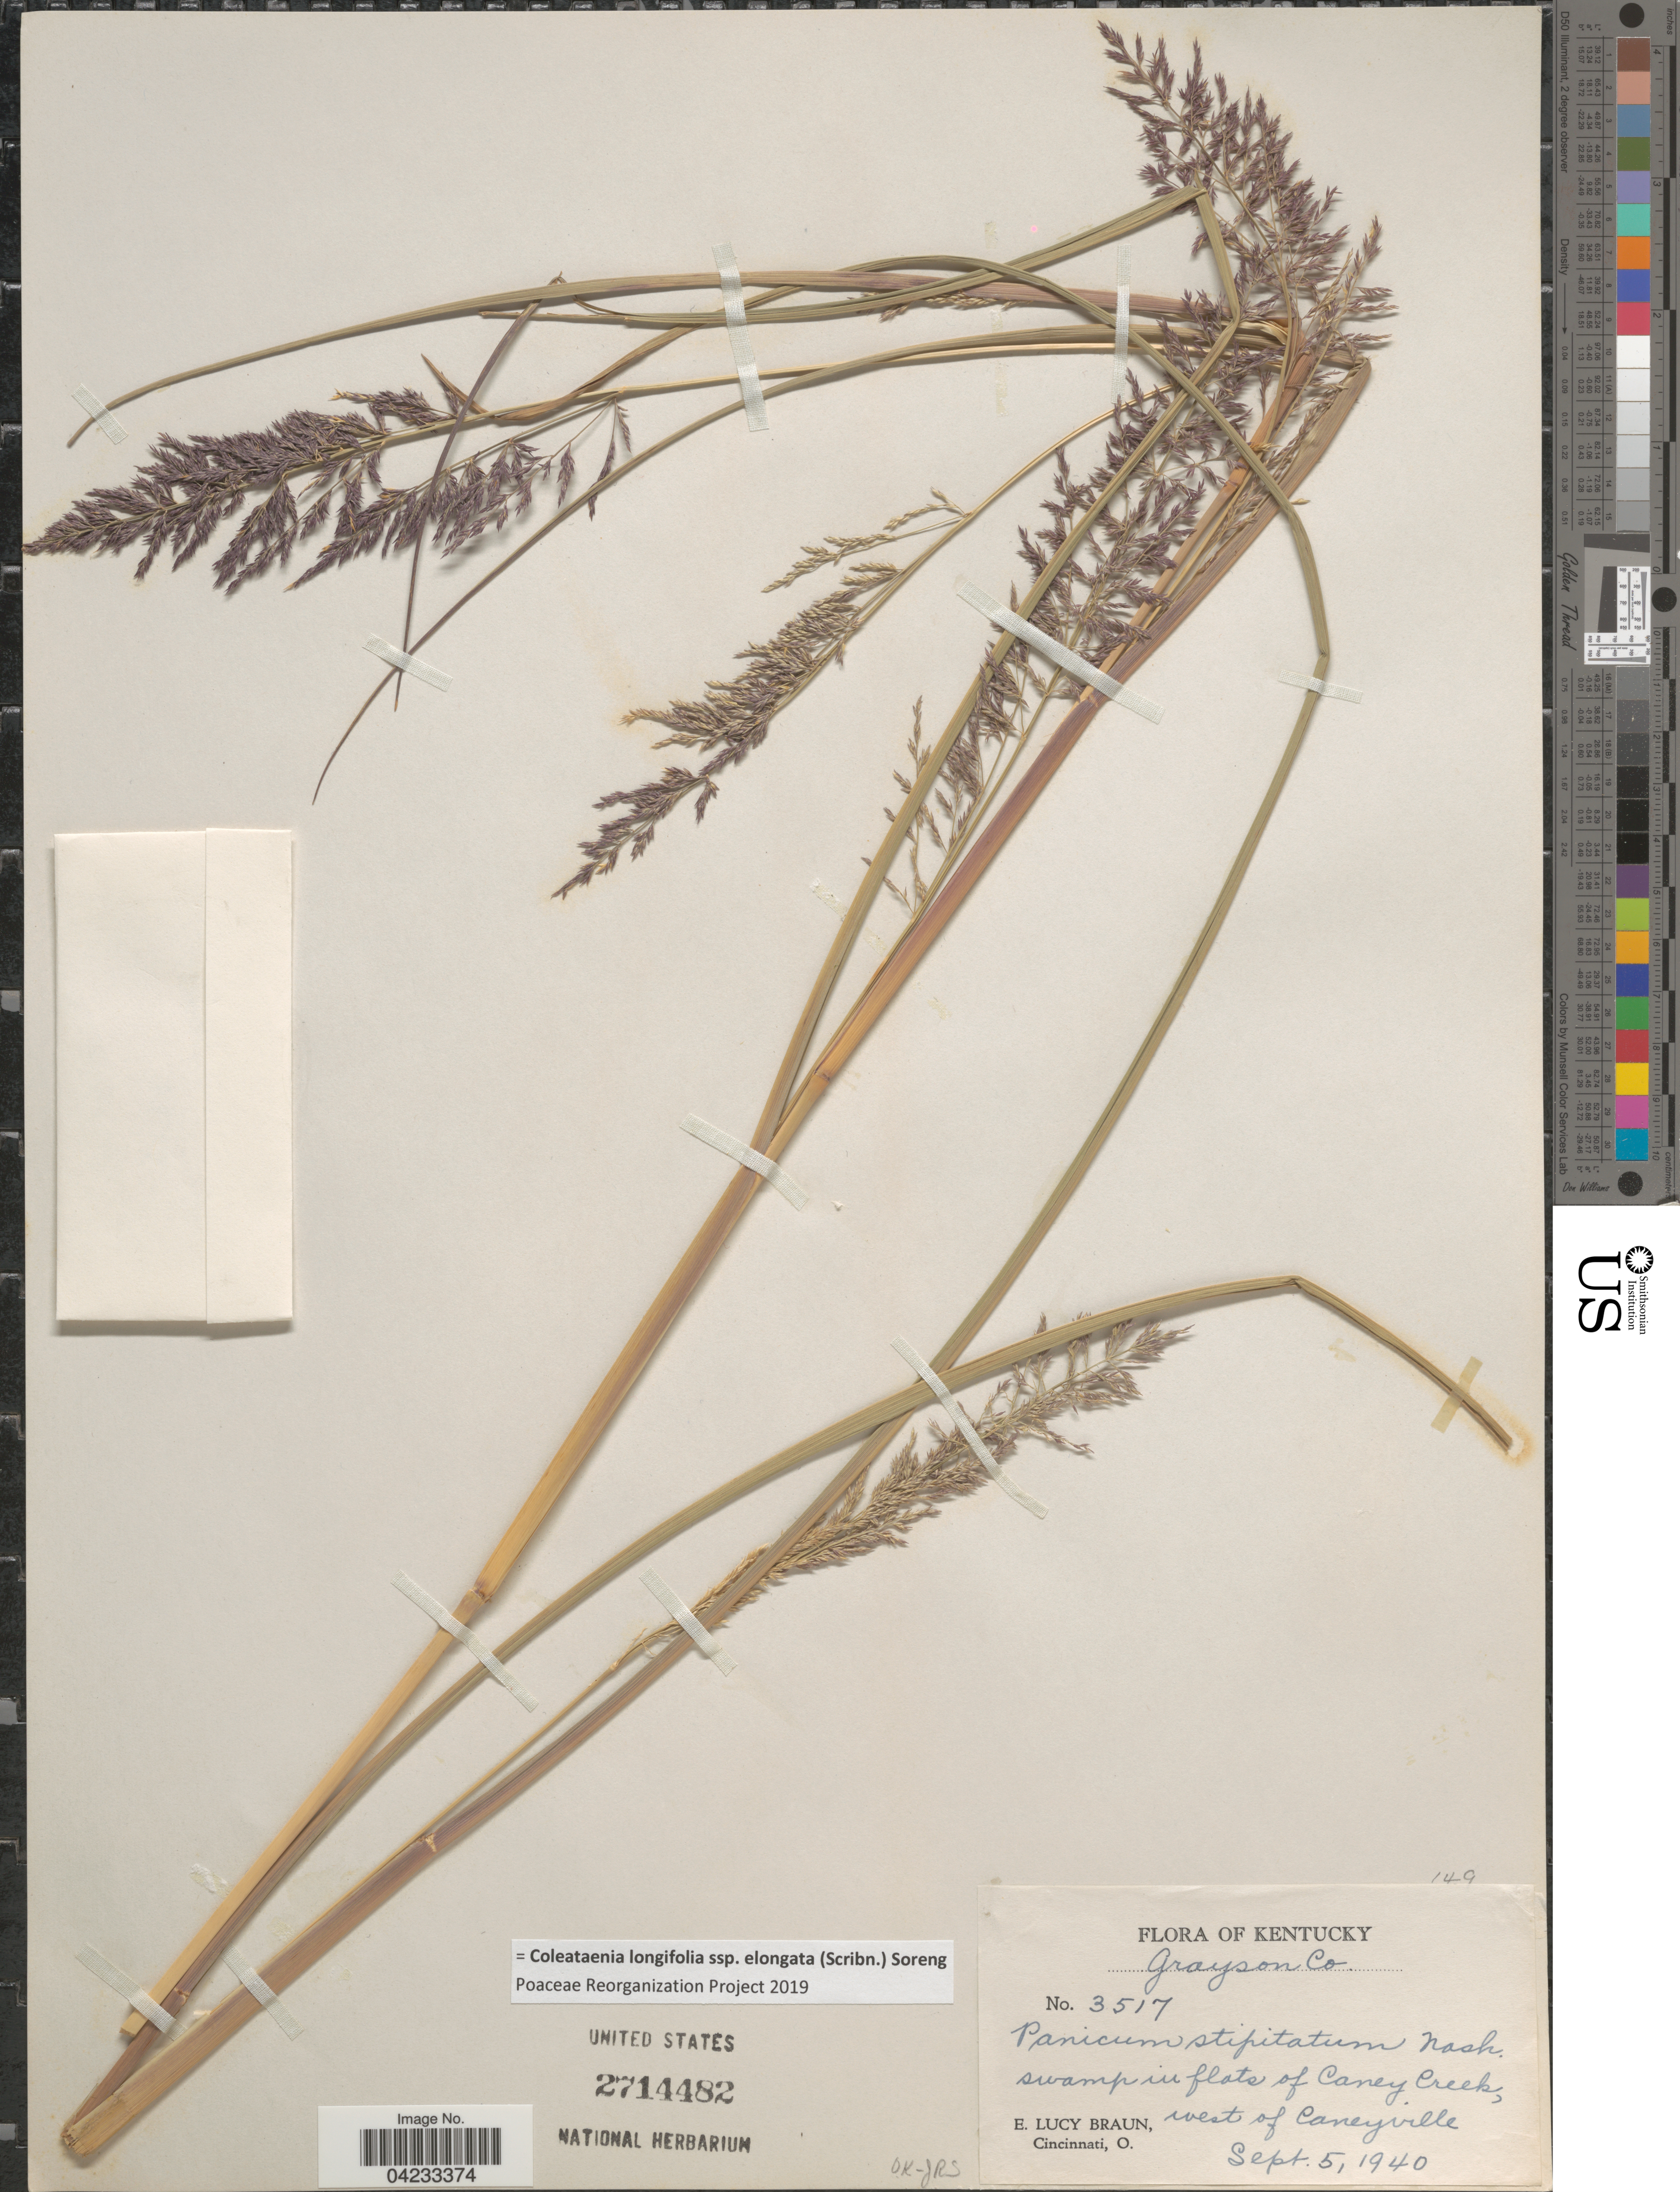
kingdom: Plantae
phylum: Tracheophyta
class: Liliopsida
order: Poales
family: Poaceae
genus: Coleataenia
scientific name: Coleataenia longifolia subsp. elongata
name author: (Scribn.) Soreng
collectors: E. L. Braun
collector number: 3517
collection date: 1940-09-05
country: United States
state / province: Kentucky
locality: Grayson Co. Swamp in flats of Caney Creek, west of Caneyville.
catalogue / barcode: US 2714482